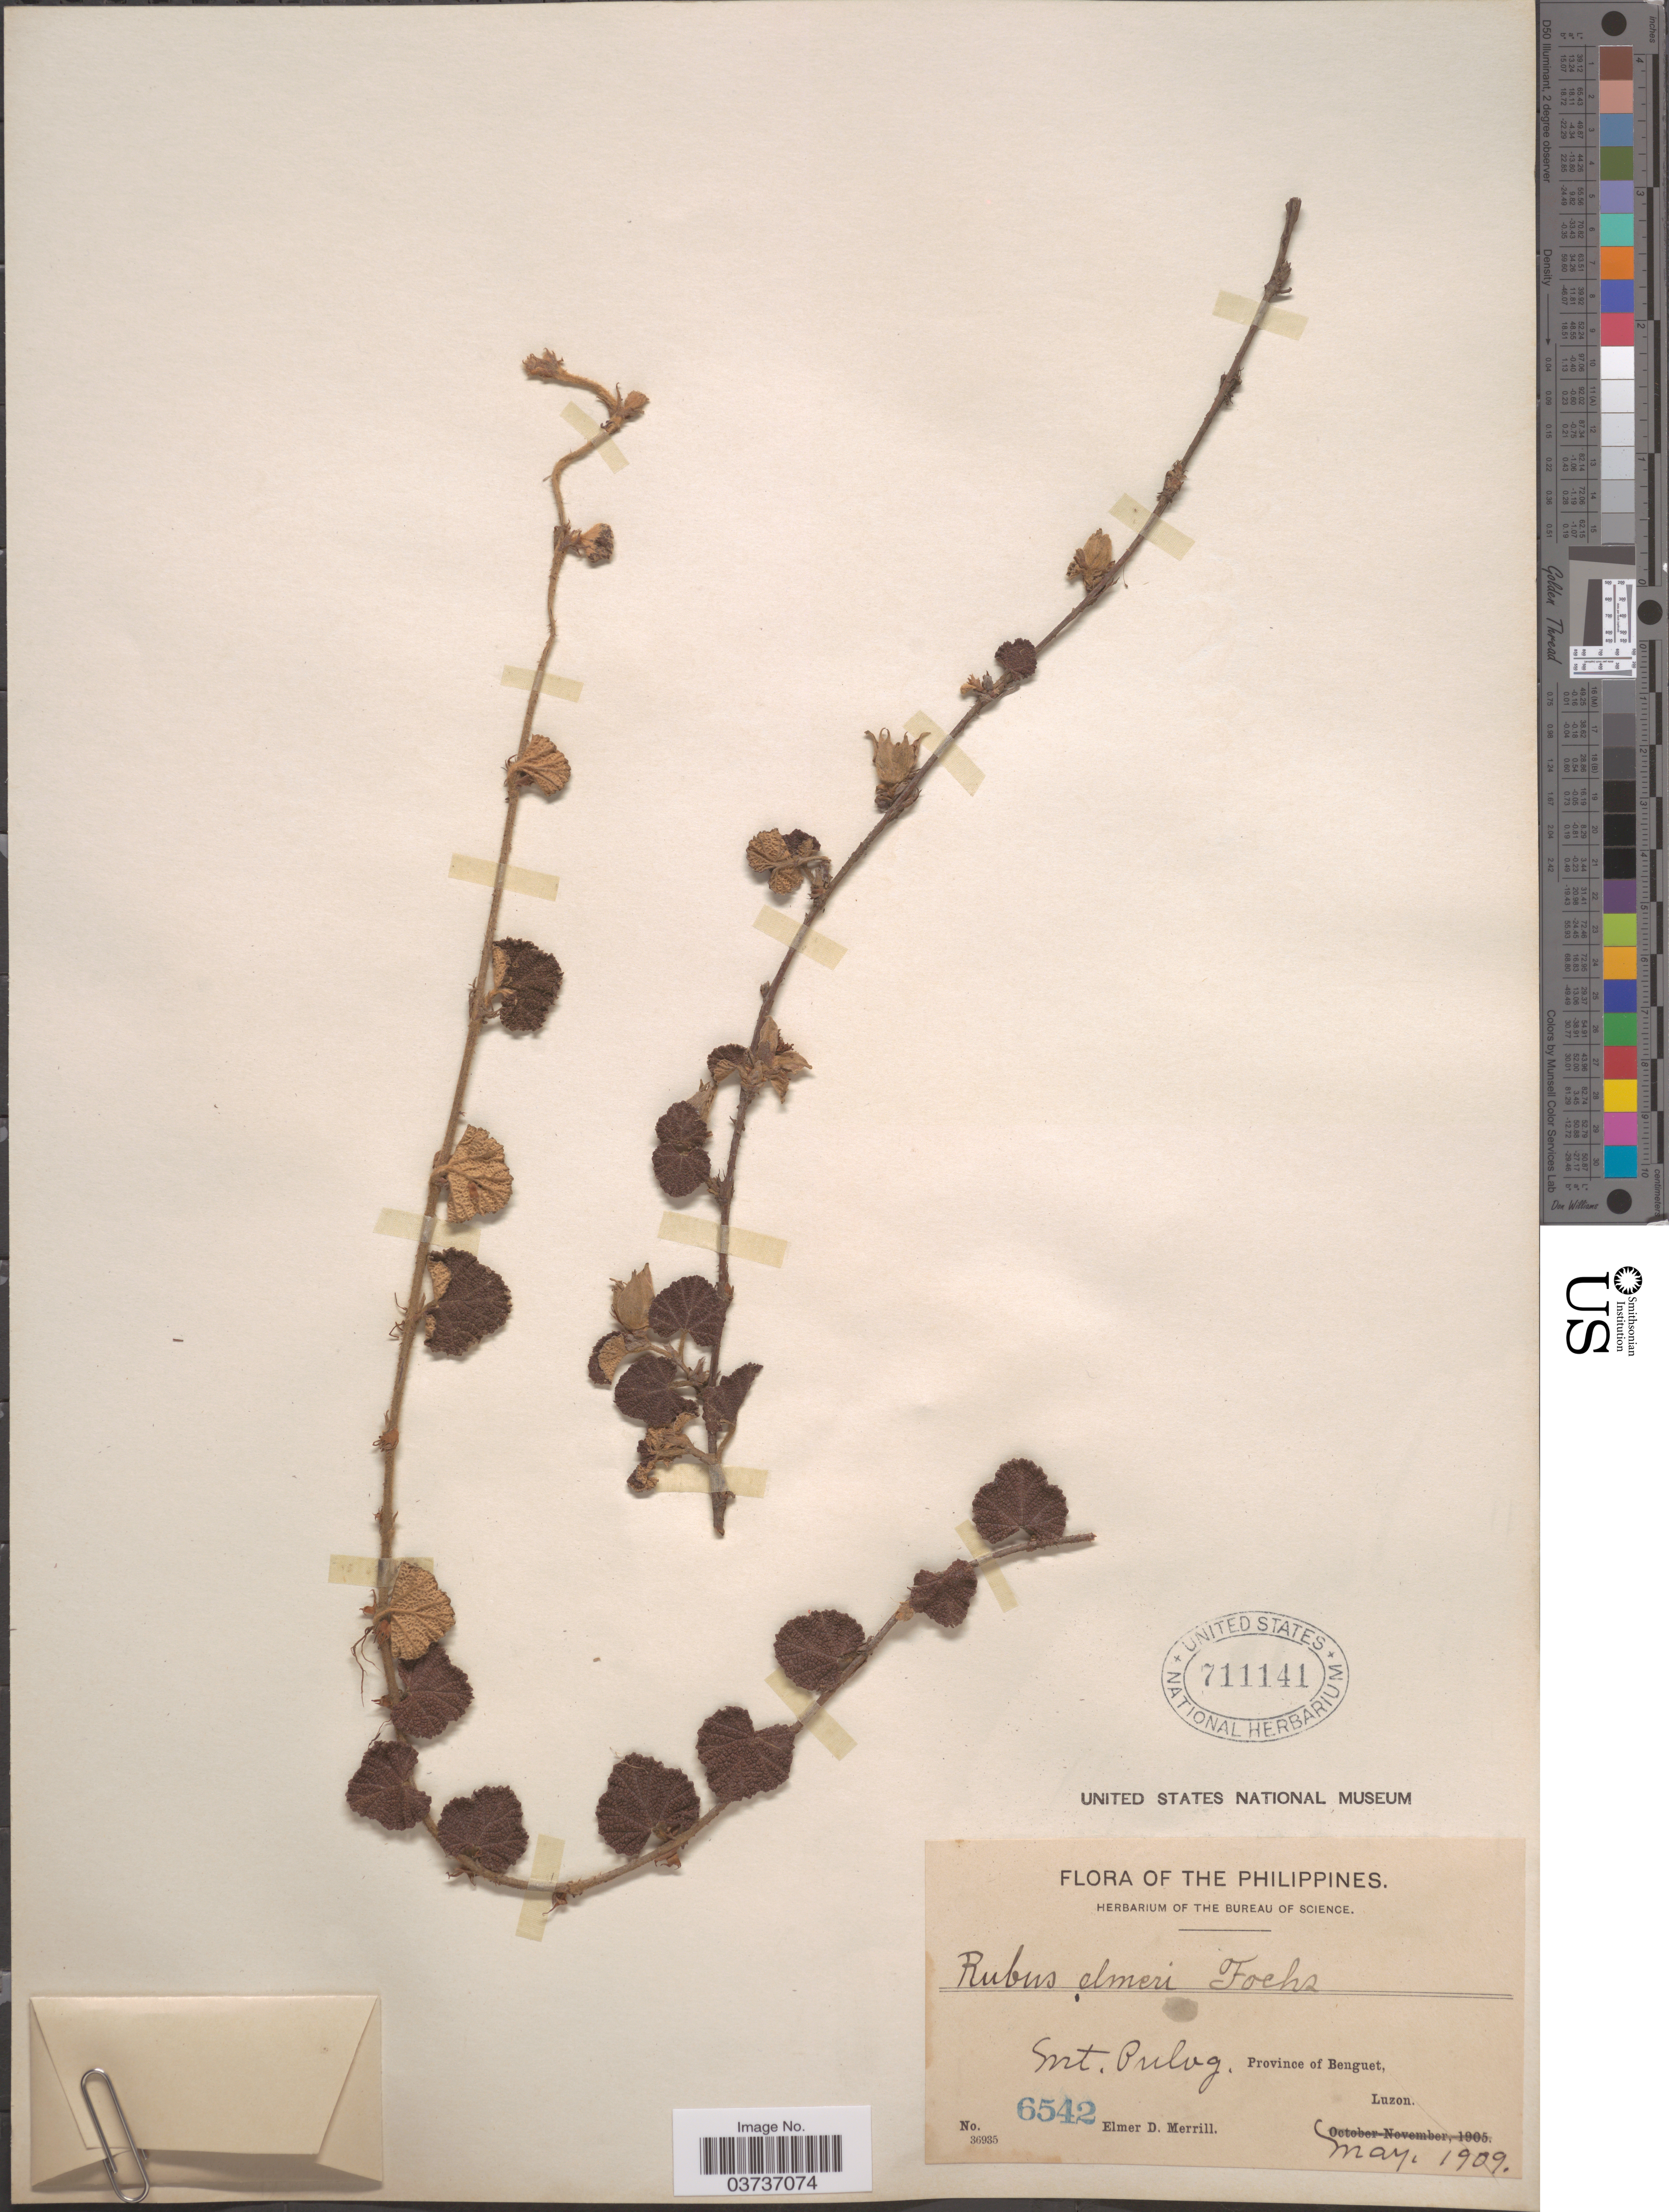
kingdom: Plantae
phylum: Tracheophyta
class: Magnoliopsida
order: Rosales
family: Rosaceae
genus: Rubus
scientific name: Rubus rolfei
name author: S. Vidal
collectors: E. D. Merrill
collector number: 6542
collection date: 1909-05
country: Philippines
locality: Mt. Pulog, Province of Benguet, Luzon.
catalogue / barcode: US 711141